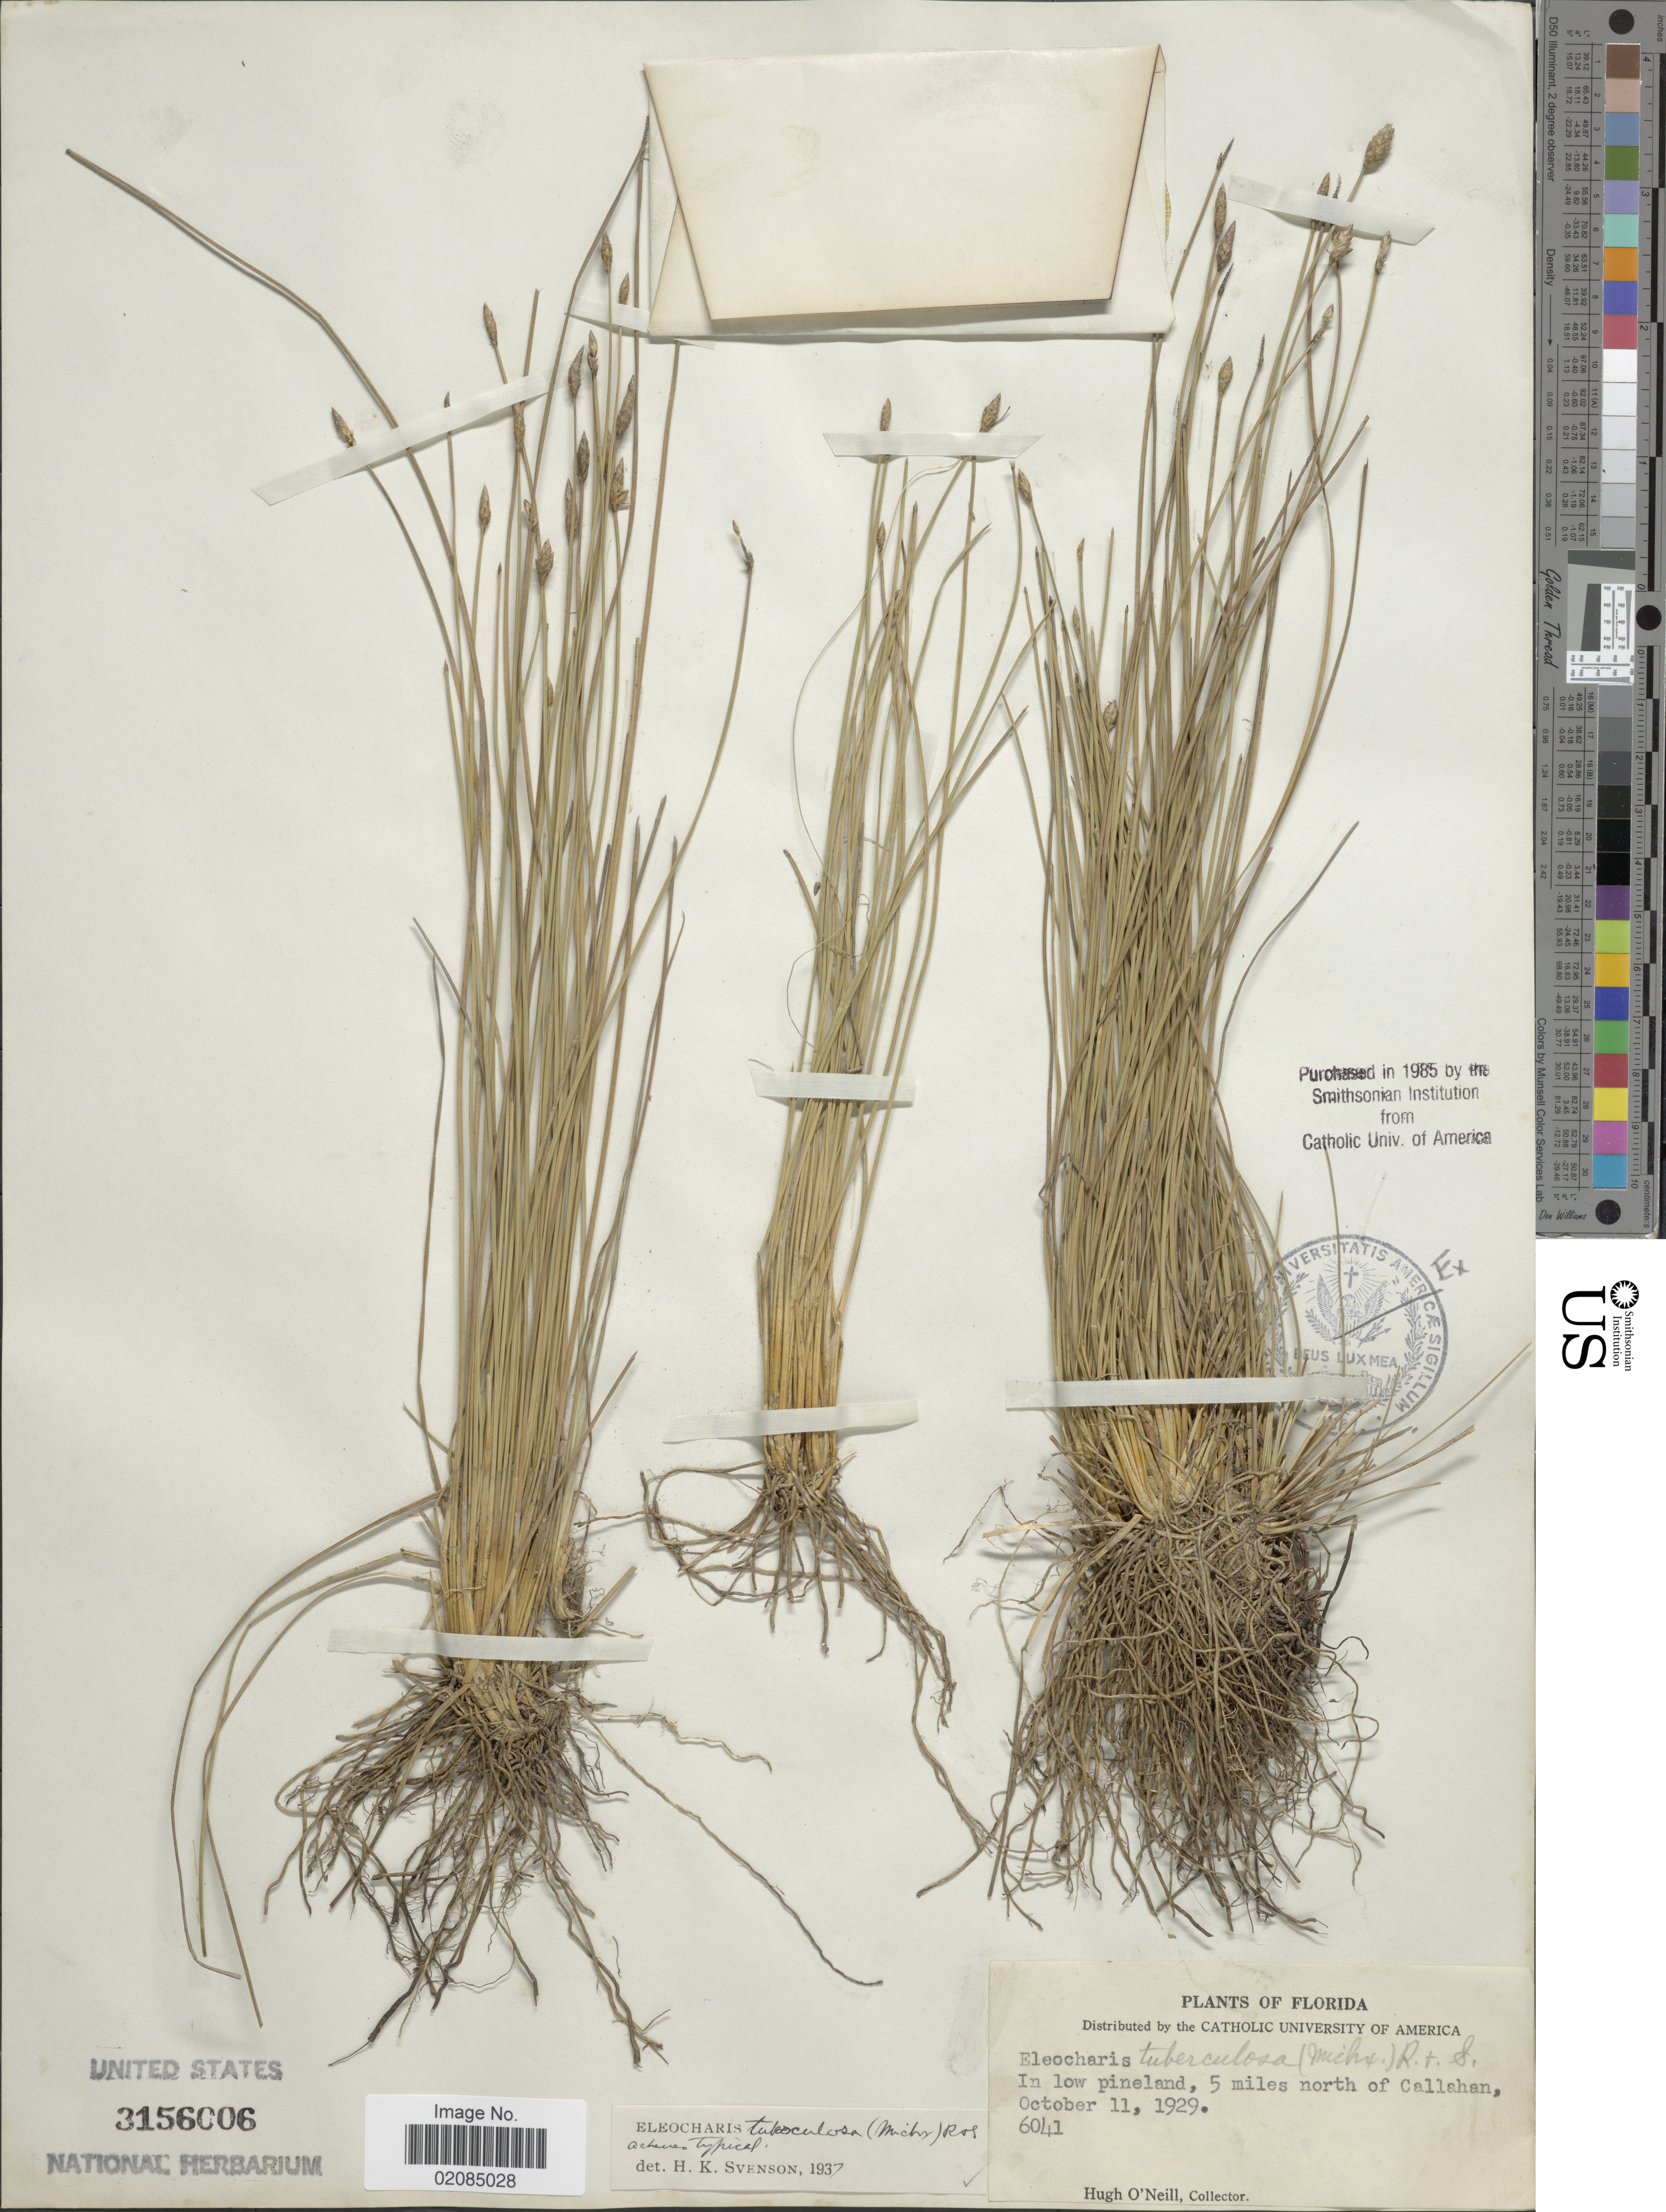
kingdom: Plantae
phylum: Tracheophyta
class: Liliopsida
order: Poales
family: Cyperaceae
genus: Eleocharis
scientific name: Eleocharis tuberculosa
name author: (Michx.) Roem. & Schult.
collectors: H. O'Neill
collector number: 6041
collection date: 1929-10-11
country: United States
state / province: Florida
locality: In low pineland, 5 miles north of Callahan.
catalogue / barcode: US 3156006